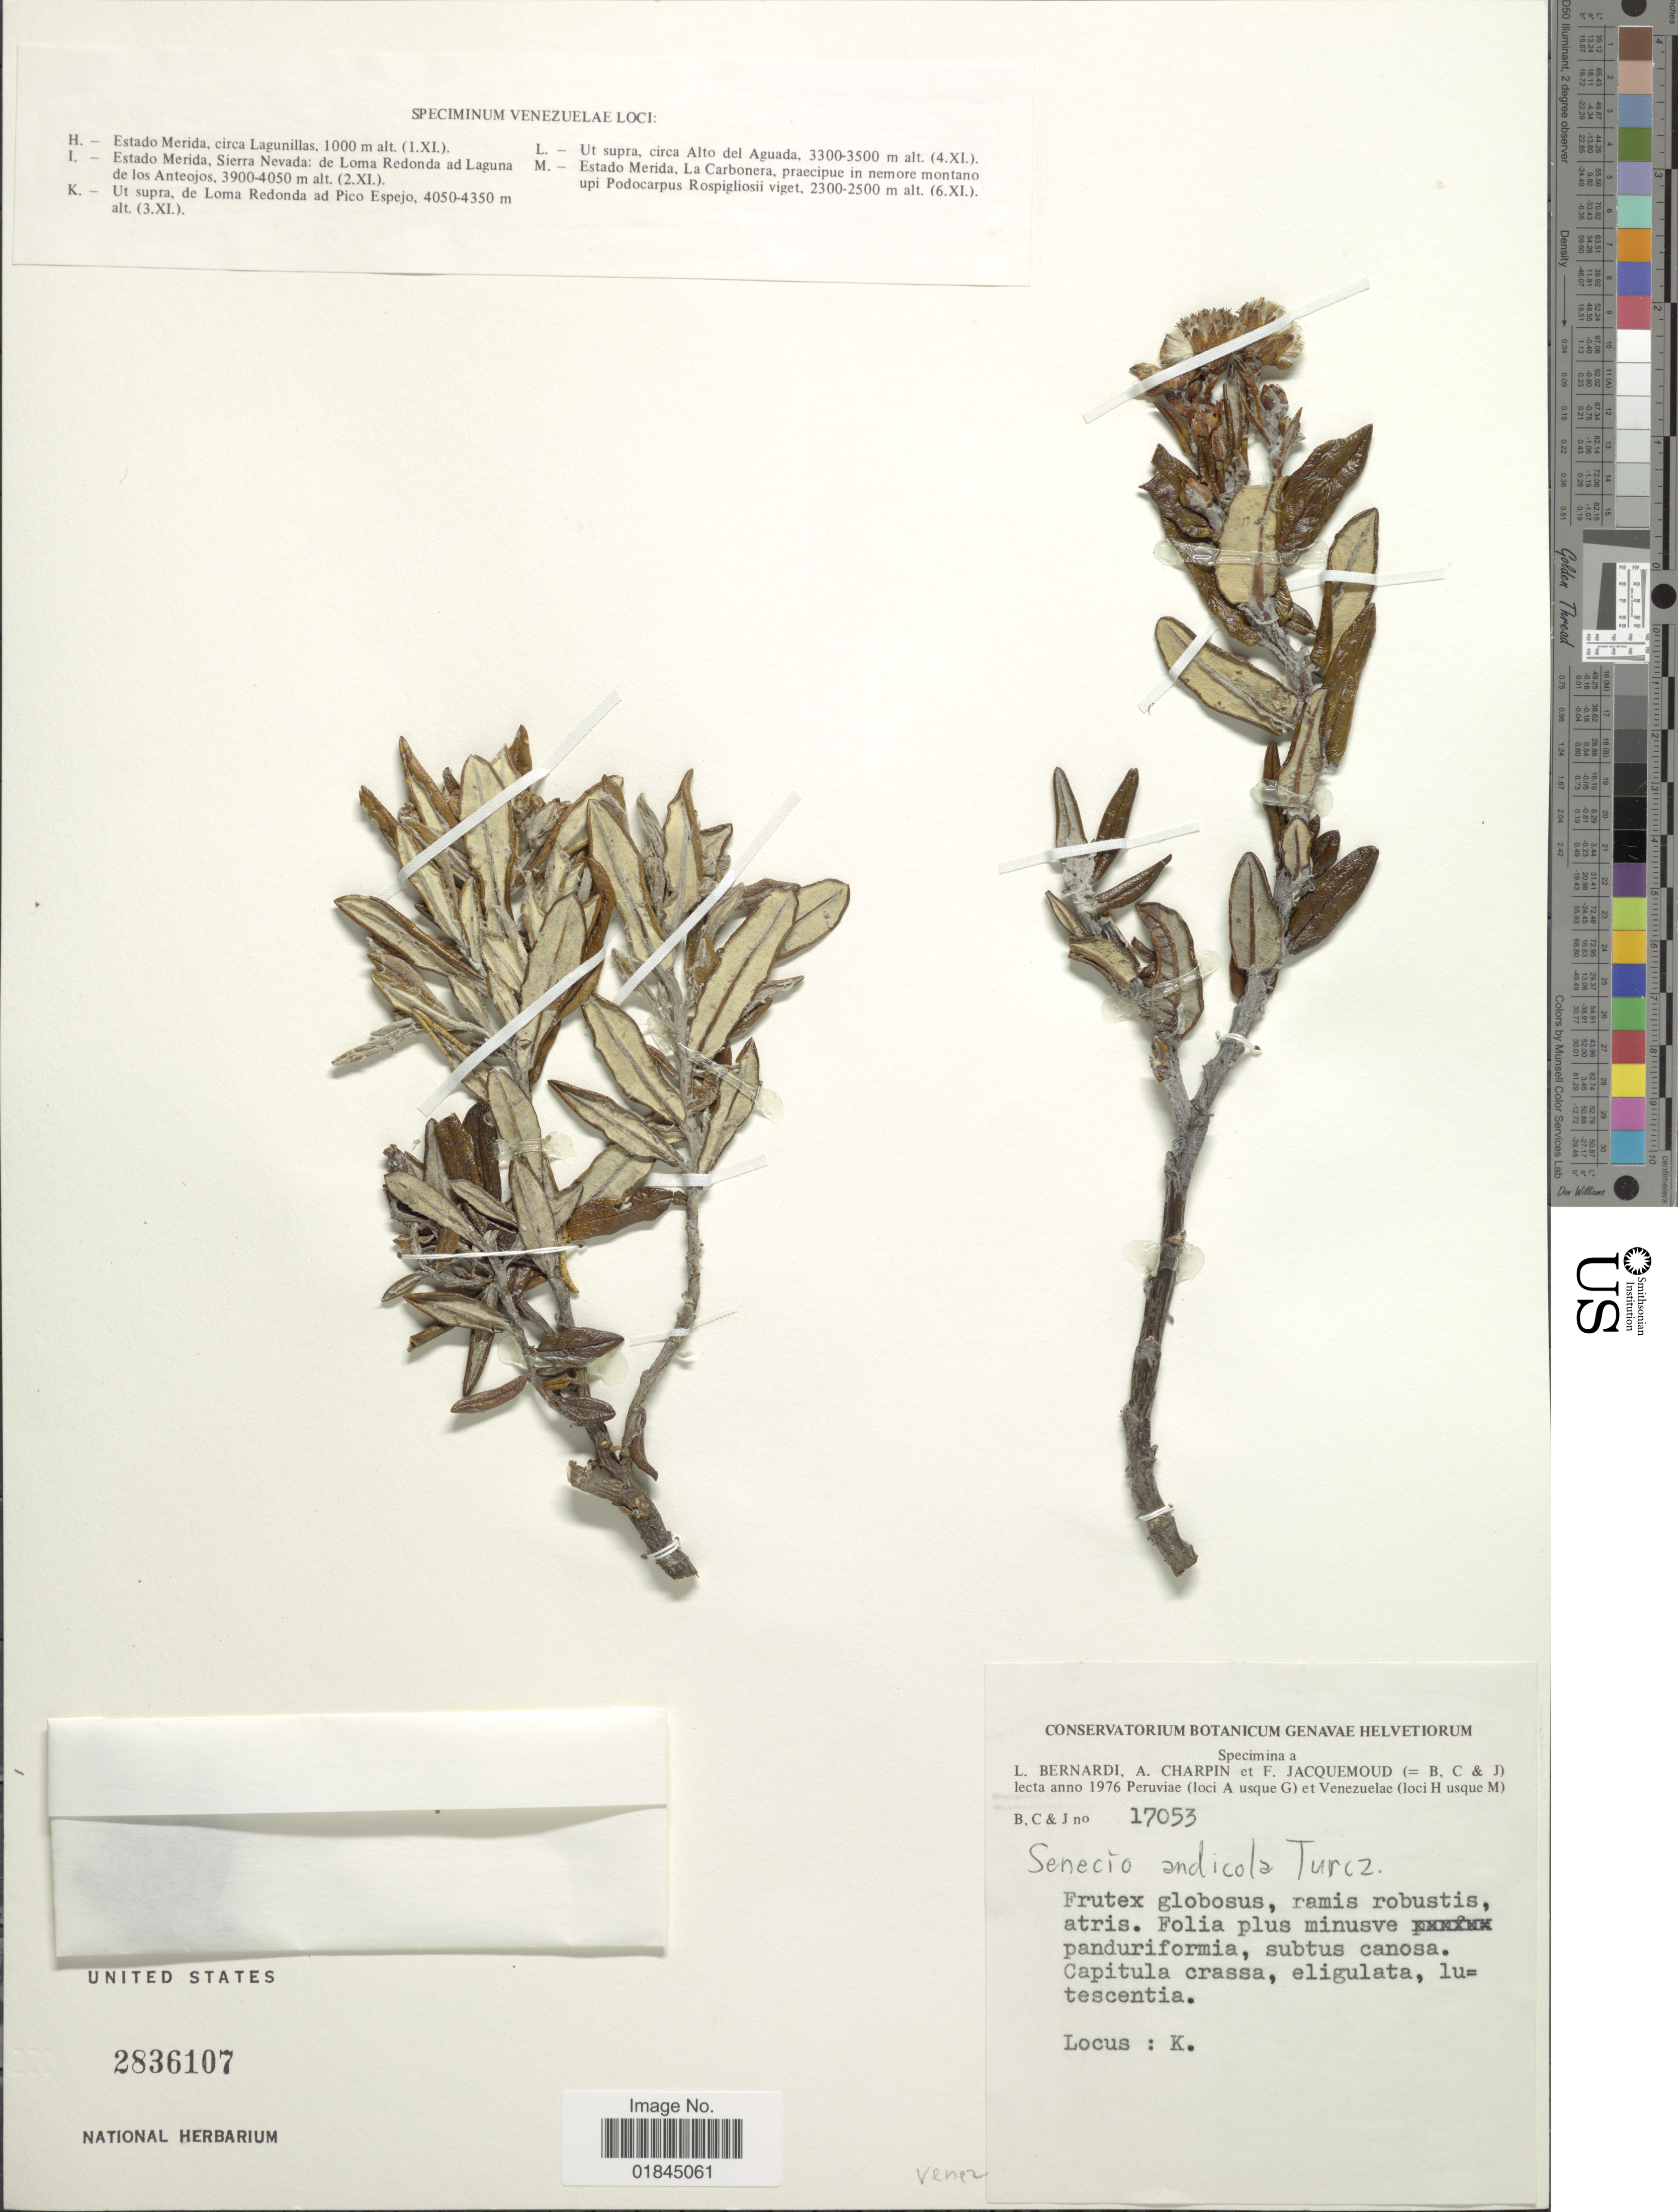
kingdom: Plantae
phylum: Tracheophyta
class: Magnoliopsida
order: Asterales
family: Asteraceae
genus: Pentacalia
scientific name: Pentacalia andicola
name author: (Turcz.) Cuatrec.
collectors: L. Bernardi, A. Charpin & F. Jacquemoud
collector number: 17053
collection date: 1976-09-03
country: Venezuela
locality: Ut Supra de Loma Redonda ad Pico Espejo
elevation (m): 4050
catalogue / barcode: US 2836107